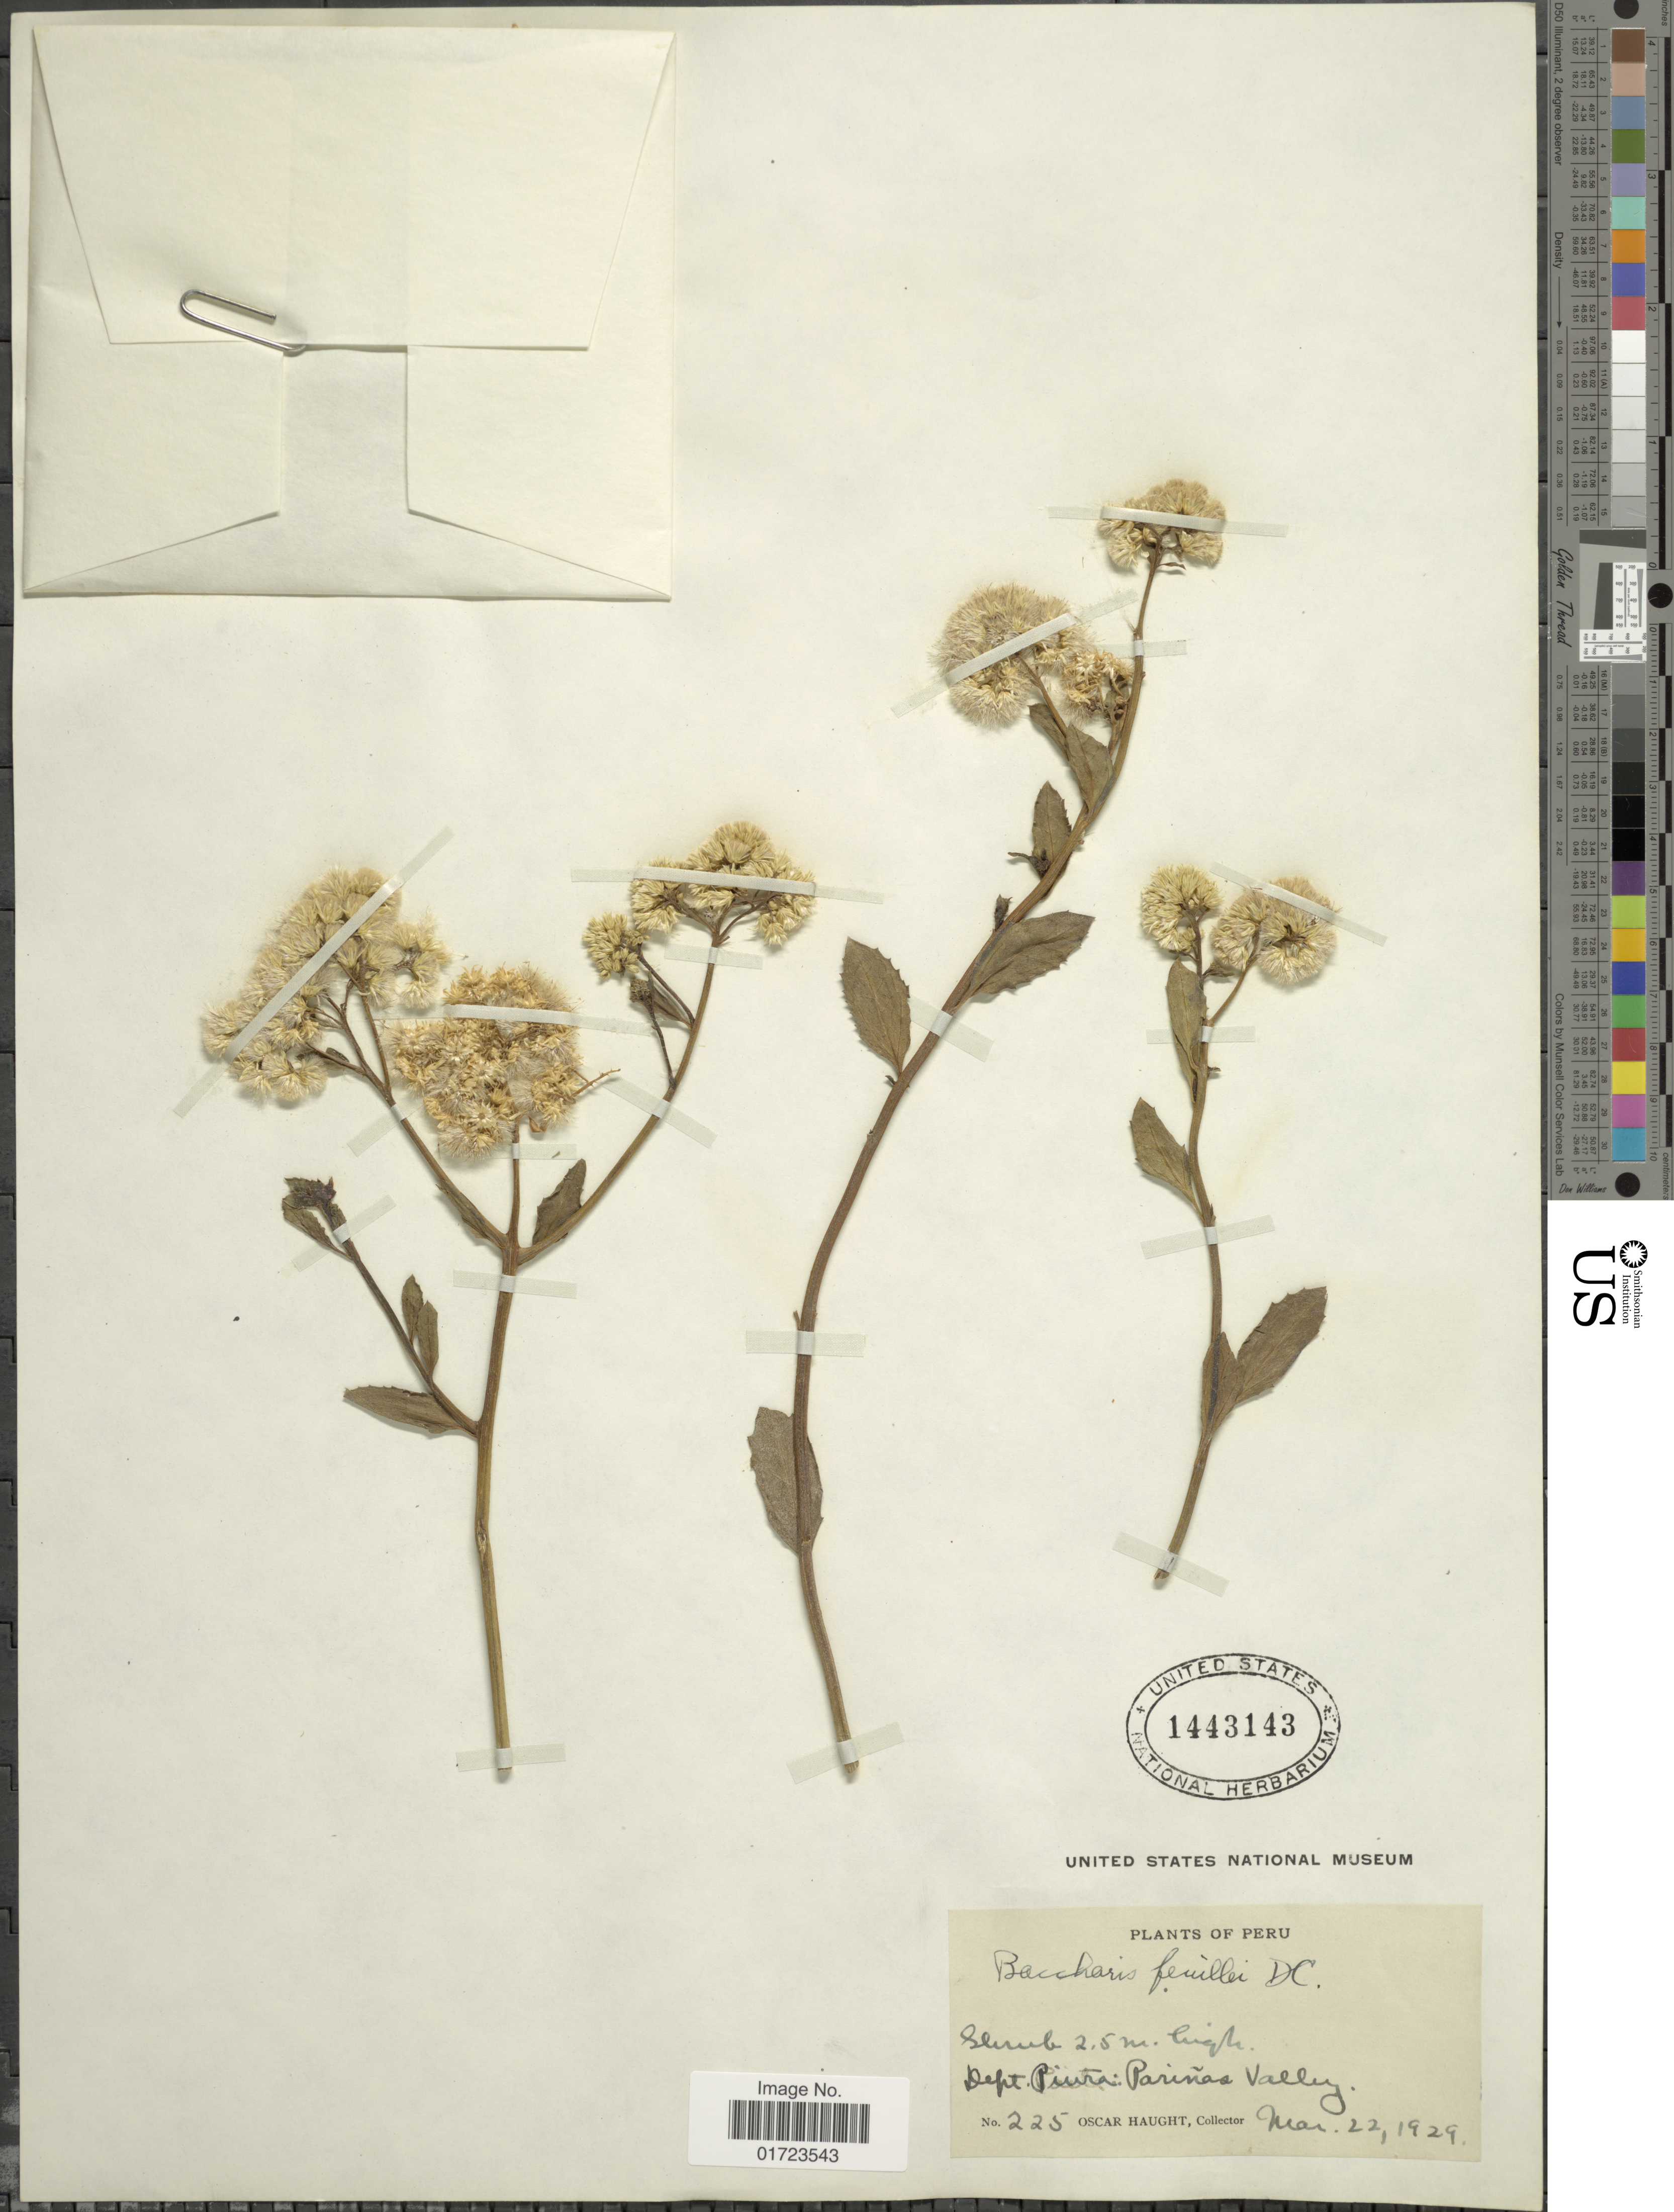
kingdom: Plantae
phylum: Tracheophyta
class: Magnoliopsida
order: Asterales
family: Asteraceae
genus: Baccharis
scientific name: Baccharis scandens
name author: (Ruiz & Pav.) Pers.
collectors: O. L. Haught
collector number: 225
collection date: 1929-03-22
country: Peru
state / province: Piura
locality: Dept. Piur: Parinas Valley.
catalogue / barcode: US 1443143